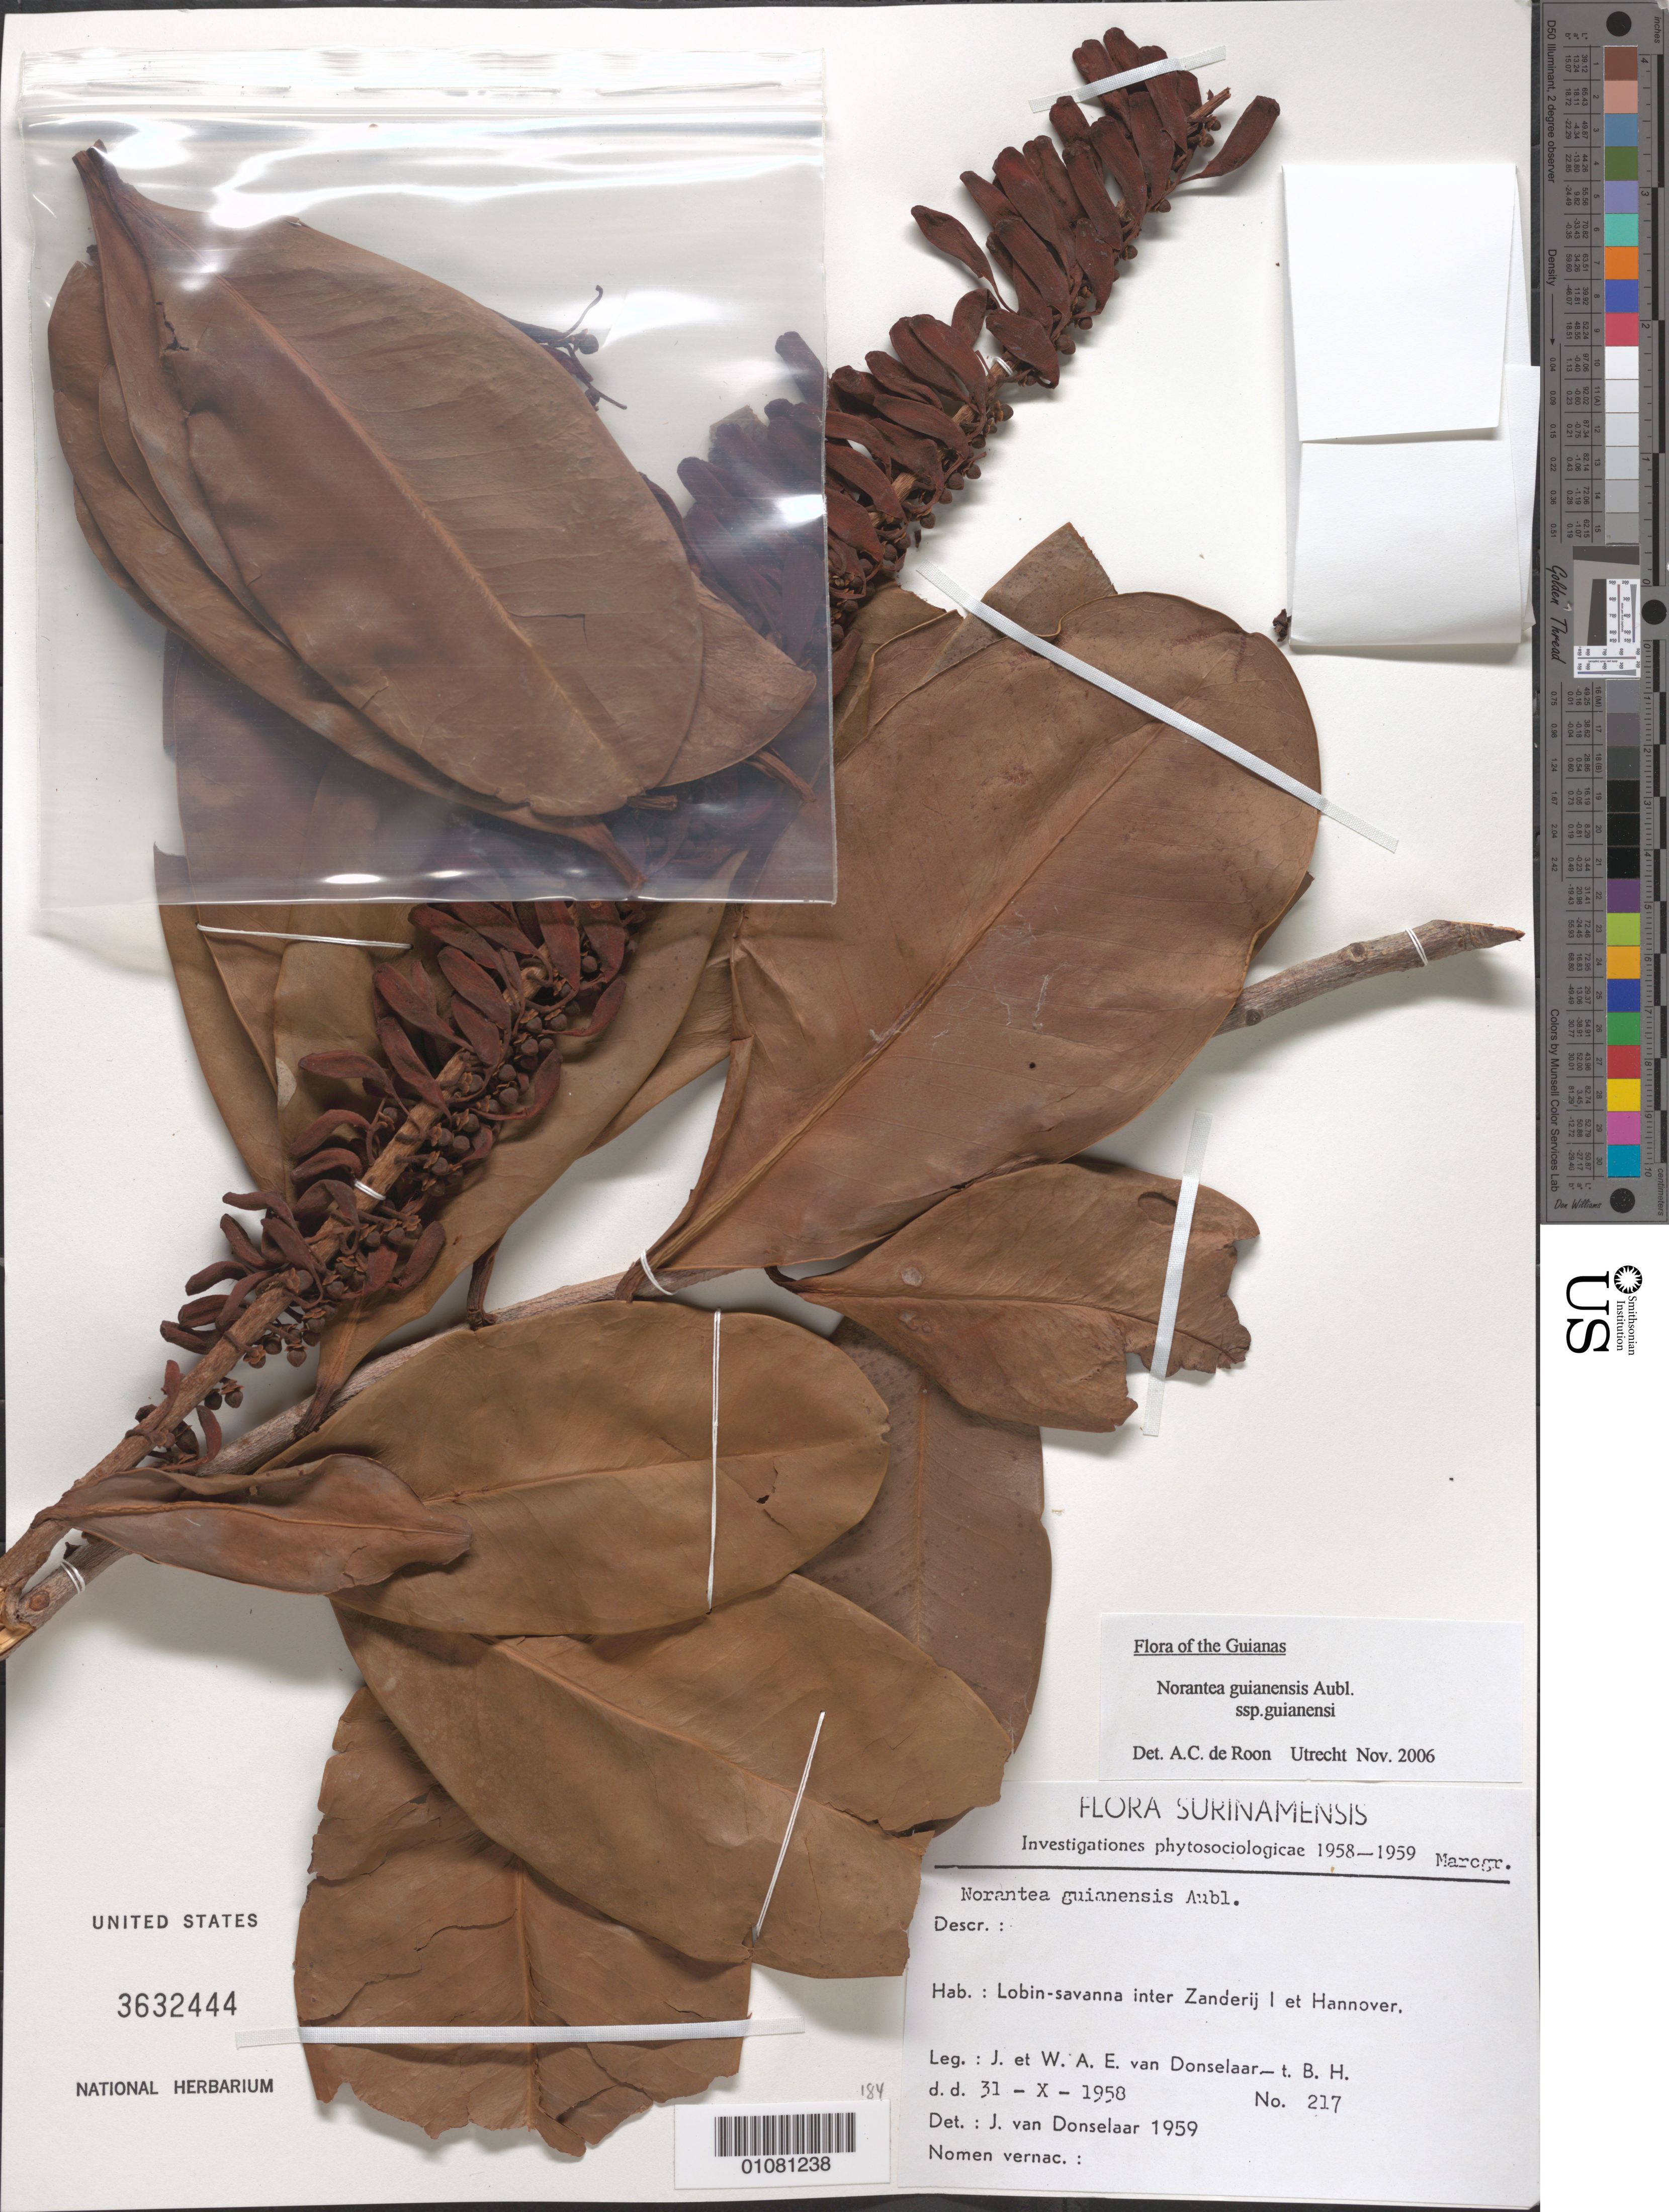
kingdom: Plantae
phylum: Tracheophyta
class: Magnoliopsida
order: Ericales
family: Marcgraviaceae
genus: Norantea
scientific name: Norantea guianensis subsp. guianensis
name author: Aubl.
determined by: de Roon, A. C.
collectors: J. Donselaar & W. Van Donselaar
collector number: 217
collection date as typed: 31-Oct-58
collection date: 1958-10-31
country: Suriname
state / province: Para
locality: Lobin Savanna inter Zanderij I et Hannover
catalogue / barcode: US 3632444